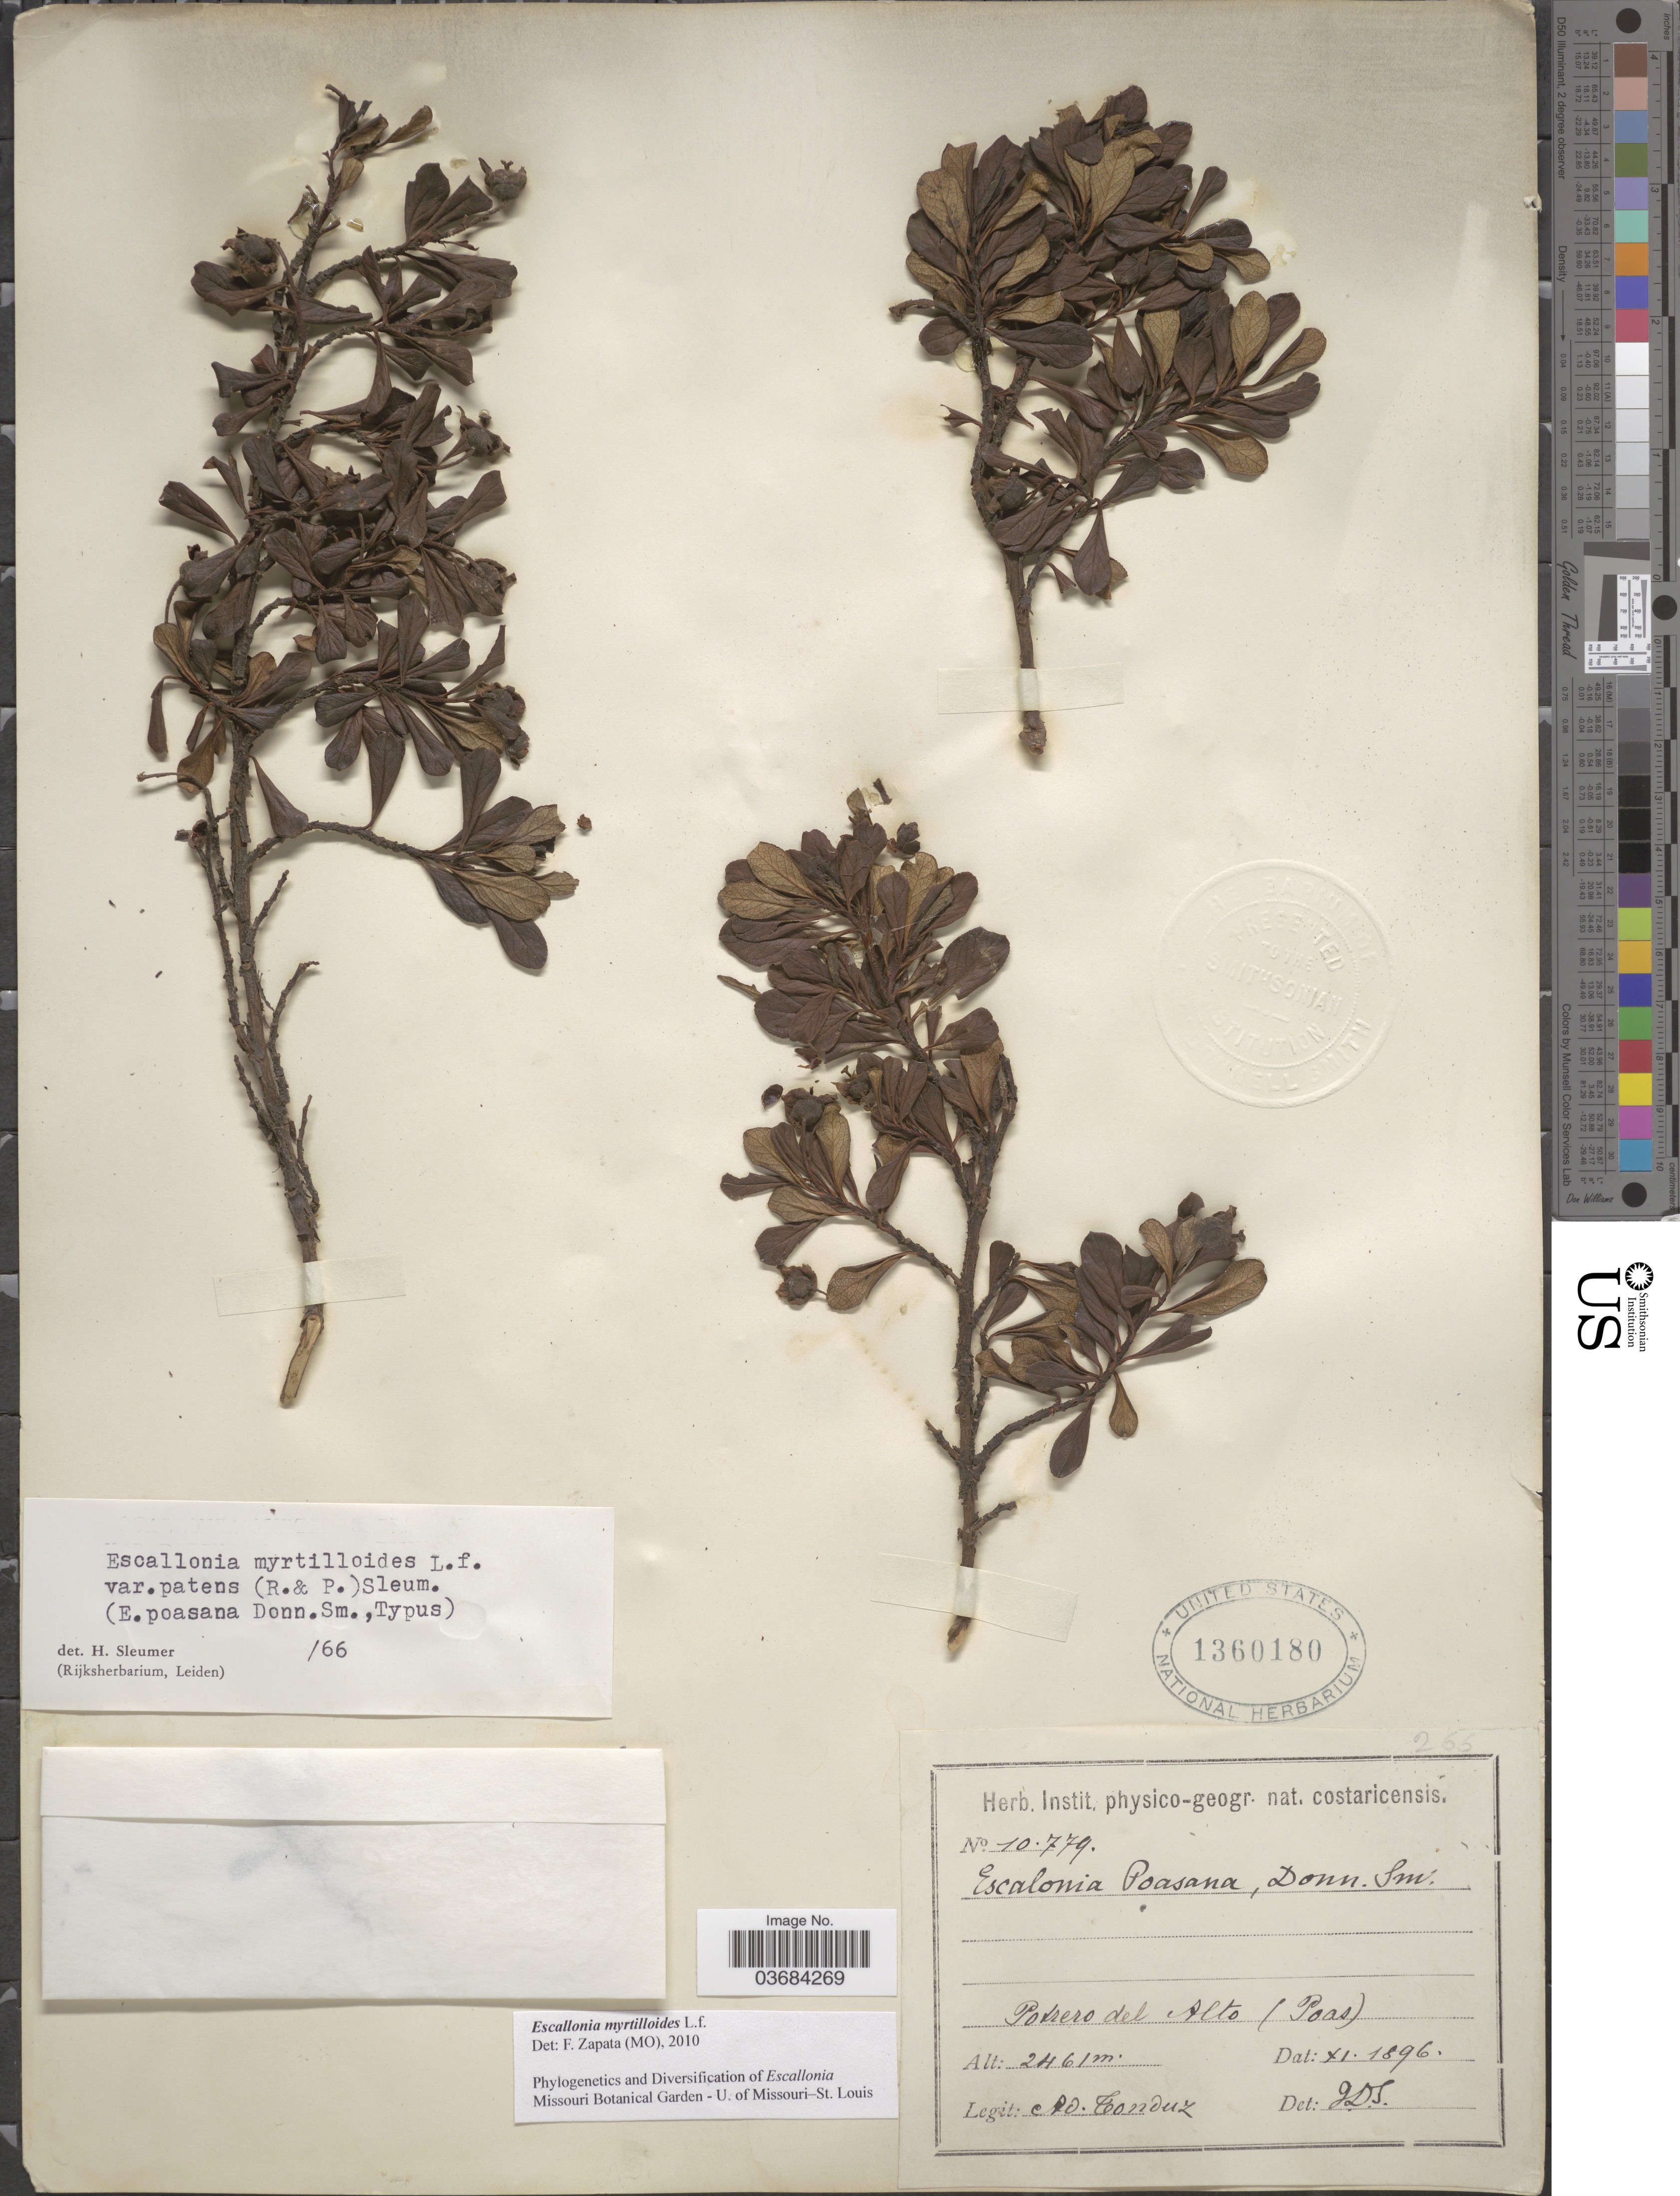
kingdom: Plantae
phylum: Tracheophyta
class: Magnoliopsida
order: Escalloniales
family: Escalloniaceae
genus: Escallonia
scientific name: Escallonia myrtilloides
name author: L. f.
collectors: A. Tonduz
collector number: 10779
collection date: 1896-11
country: Costa Rica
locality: Potrero del Alto (Poas).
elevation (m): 2461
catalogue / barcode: US 1360180